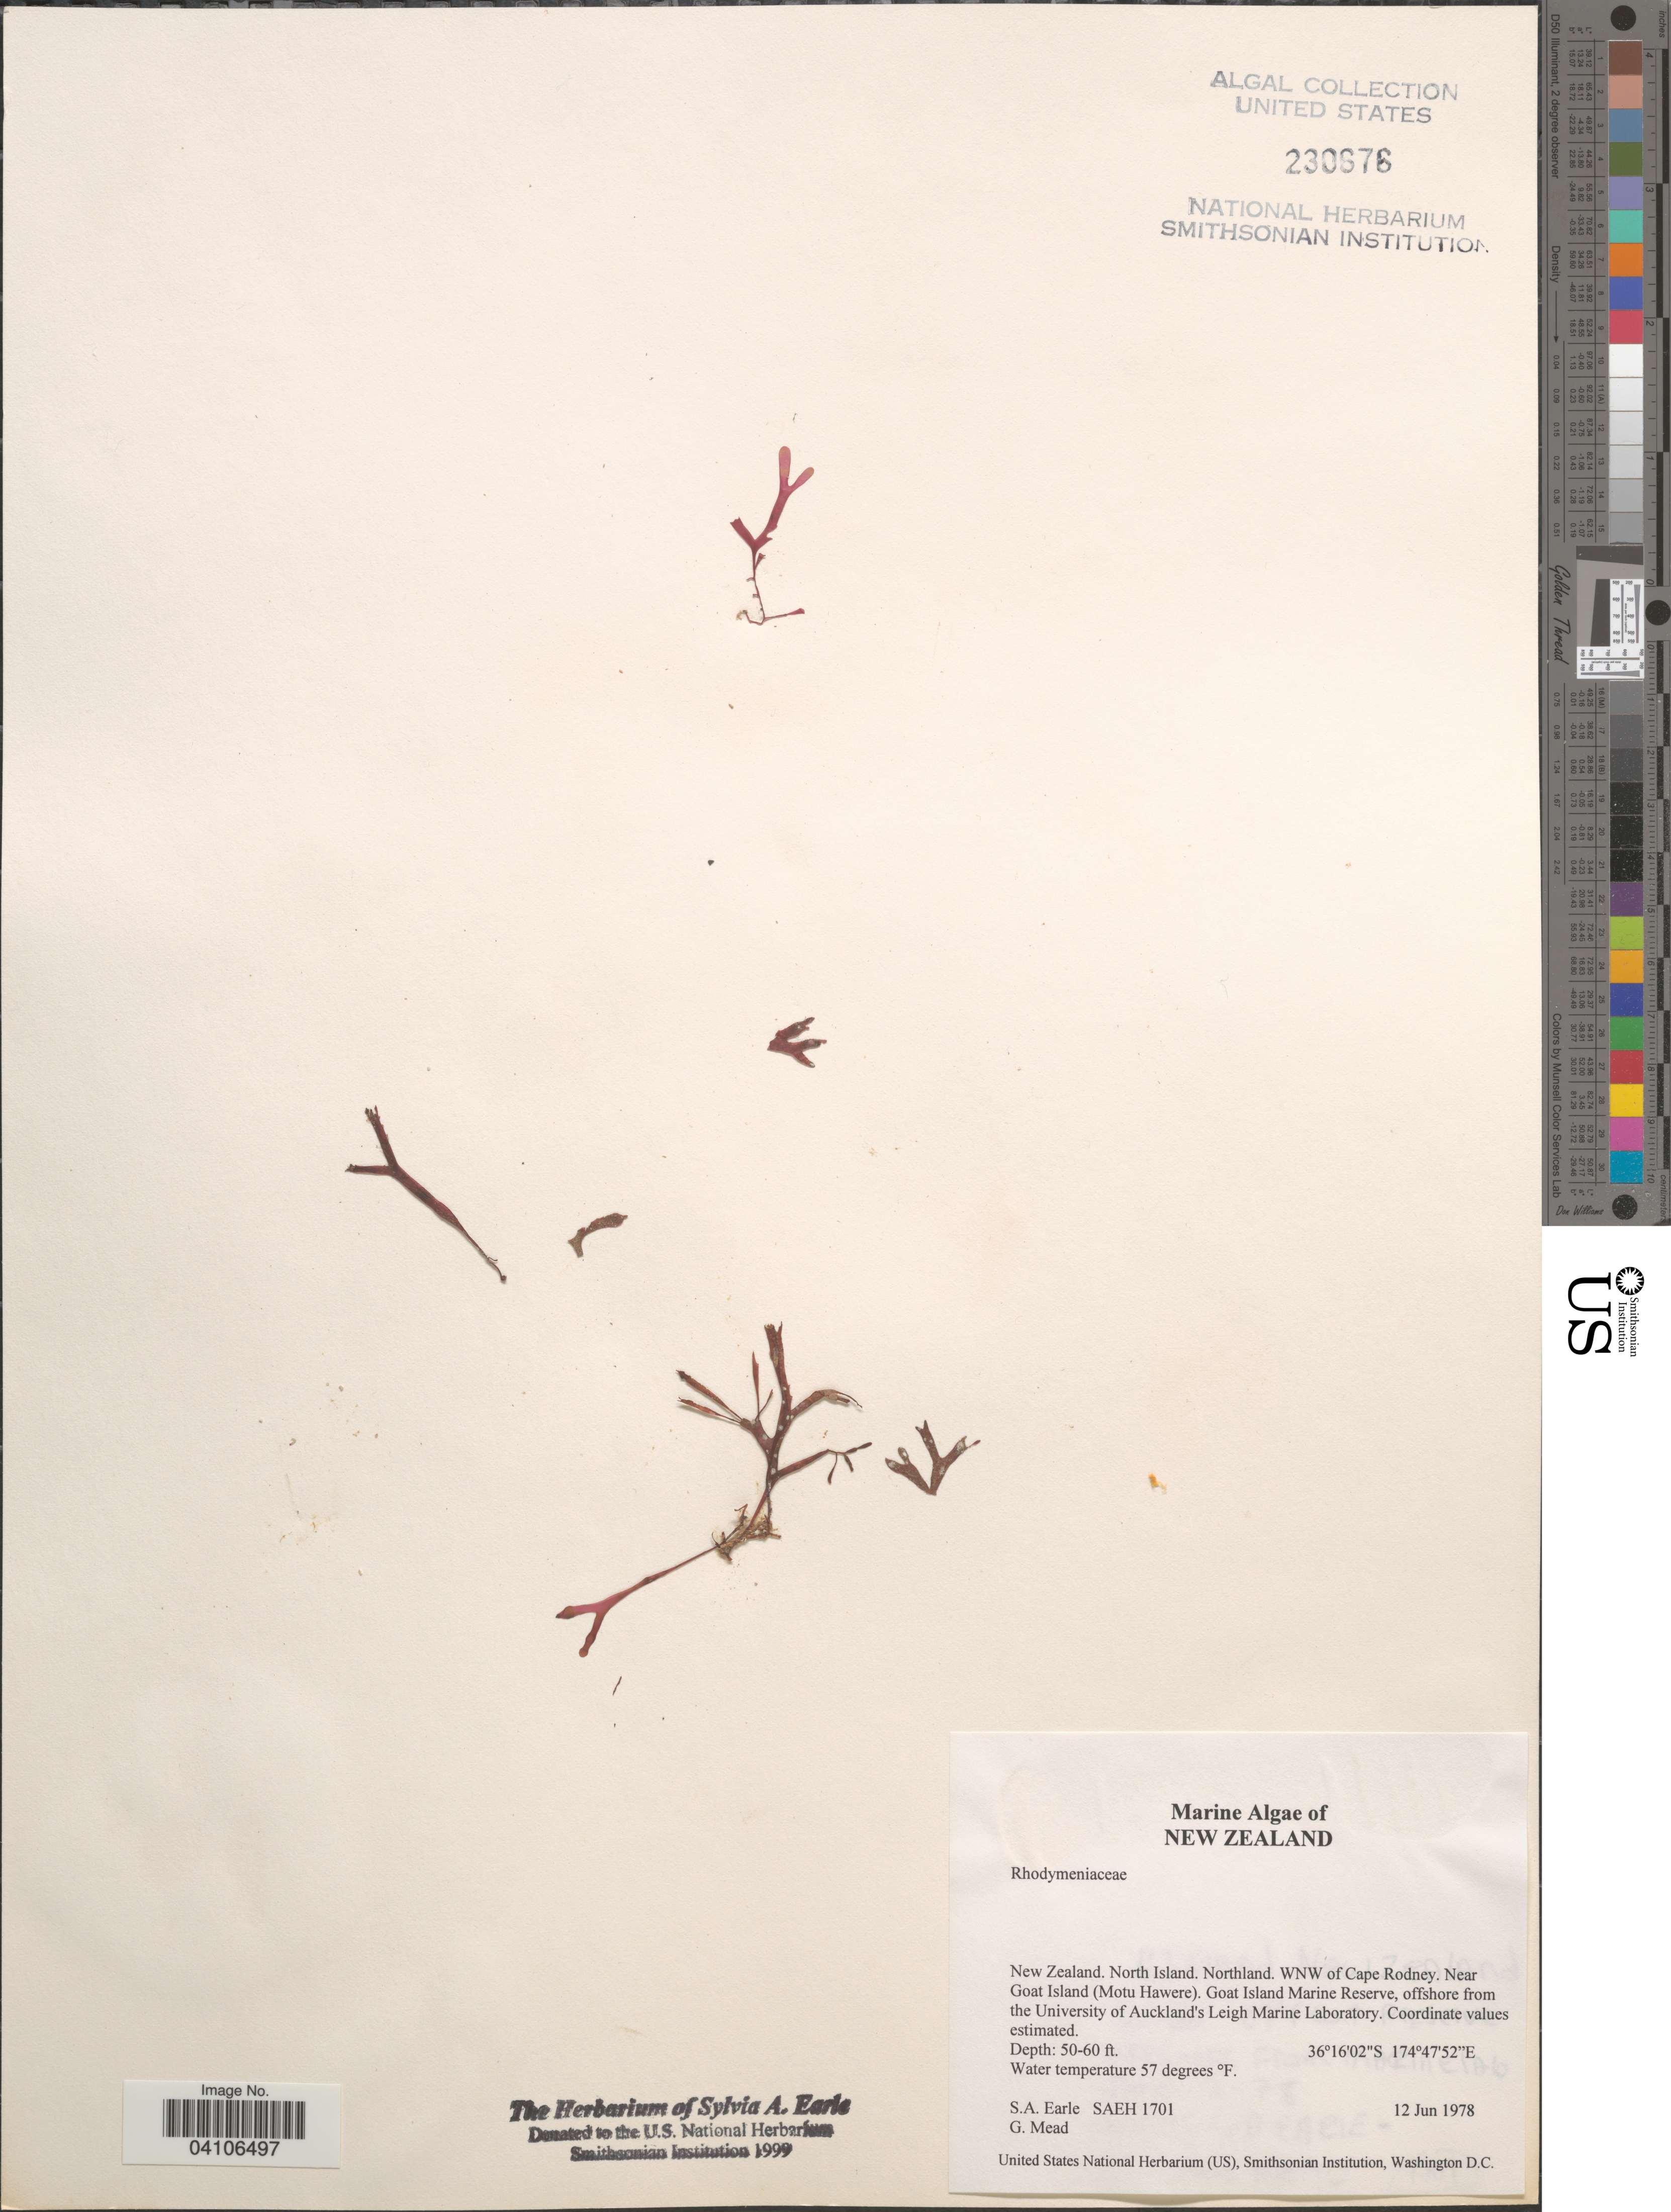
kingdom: Plantae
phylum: Rhodophyta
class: Florideophyceae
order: Rhodymeniales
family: Rhodymeniaceae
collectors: S. A. Earle & G. Mead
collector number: SAEH1701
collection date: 1978-06-12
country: New Zealand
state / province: Northland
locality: North Island. WNW of Cape Rodney. Near Goat Island (Motu Hawere). Goat Island Marine Reserve, offshore from the University of Auckland's Leigh Marine Laboratory.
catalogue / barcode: US 230676